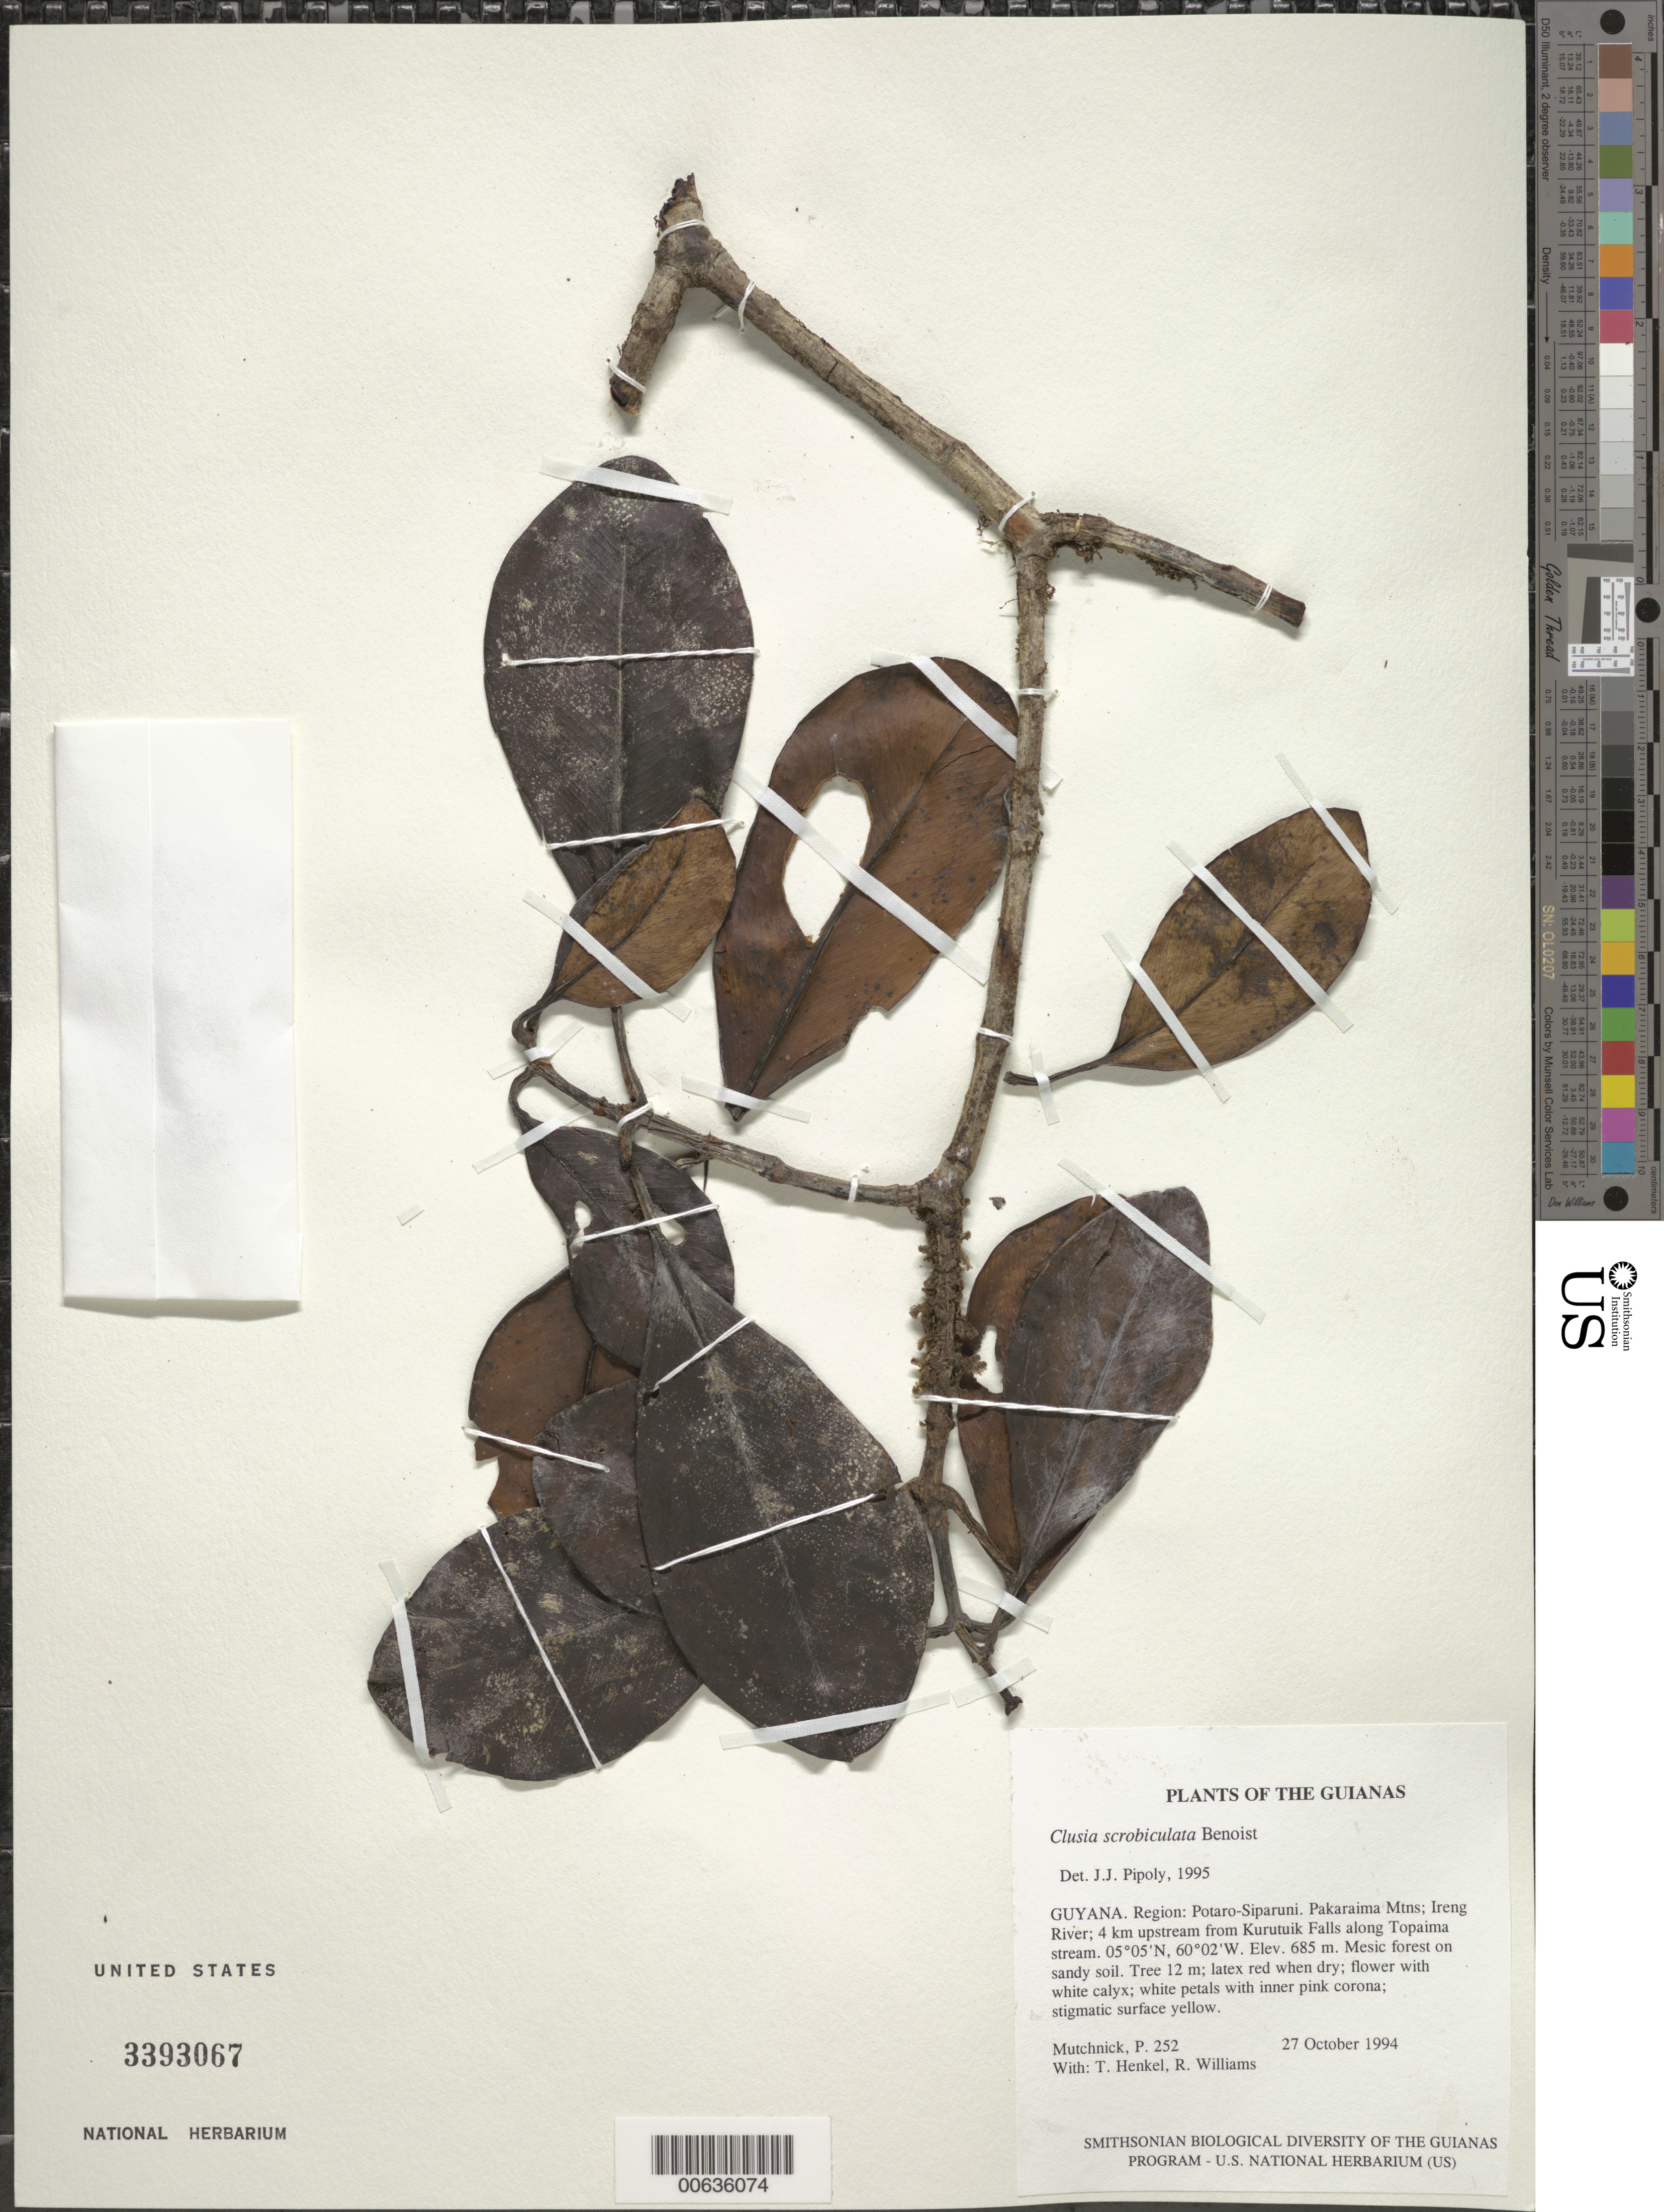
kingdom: Plantae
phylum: Tracheophyta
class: Magnoliopsida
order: Malpighiales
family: Clusiaceae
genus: Clusia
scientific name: Clusia scrobiculata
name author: Benoist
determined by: Pipoly, J. J., III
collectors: P. Mutchnick, T. Henkel & R. Williams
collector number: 252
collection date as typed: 27 October 1994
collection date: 1994-10-27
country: Guyana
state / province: Potaro-Siparuni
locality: Pakaraima Mtns; Ireng River; 4 km upstream from Kurutuik Falls along Topaima stream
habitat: Mesic forest on sandy soil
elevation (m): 685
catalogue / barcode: US 3393067